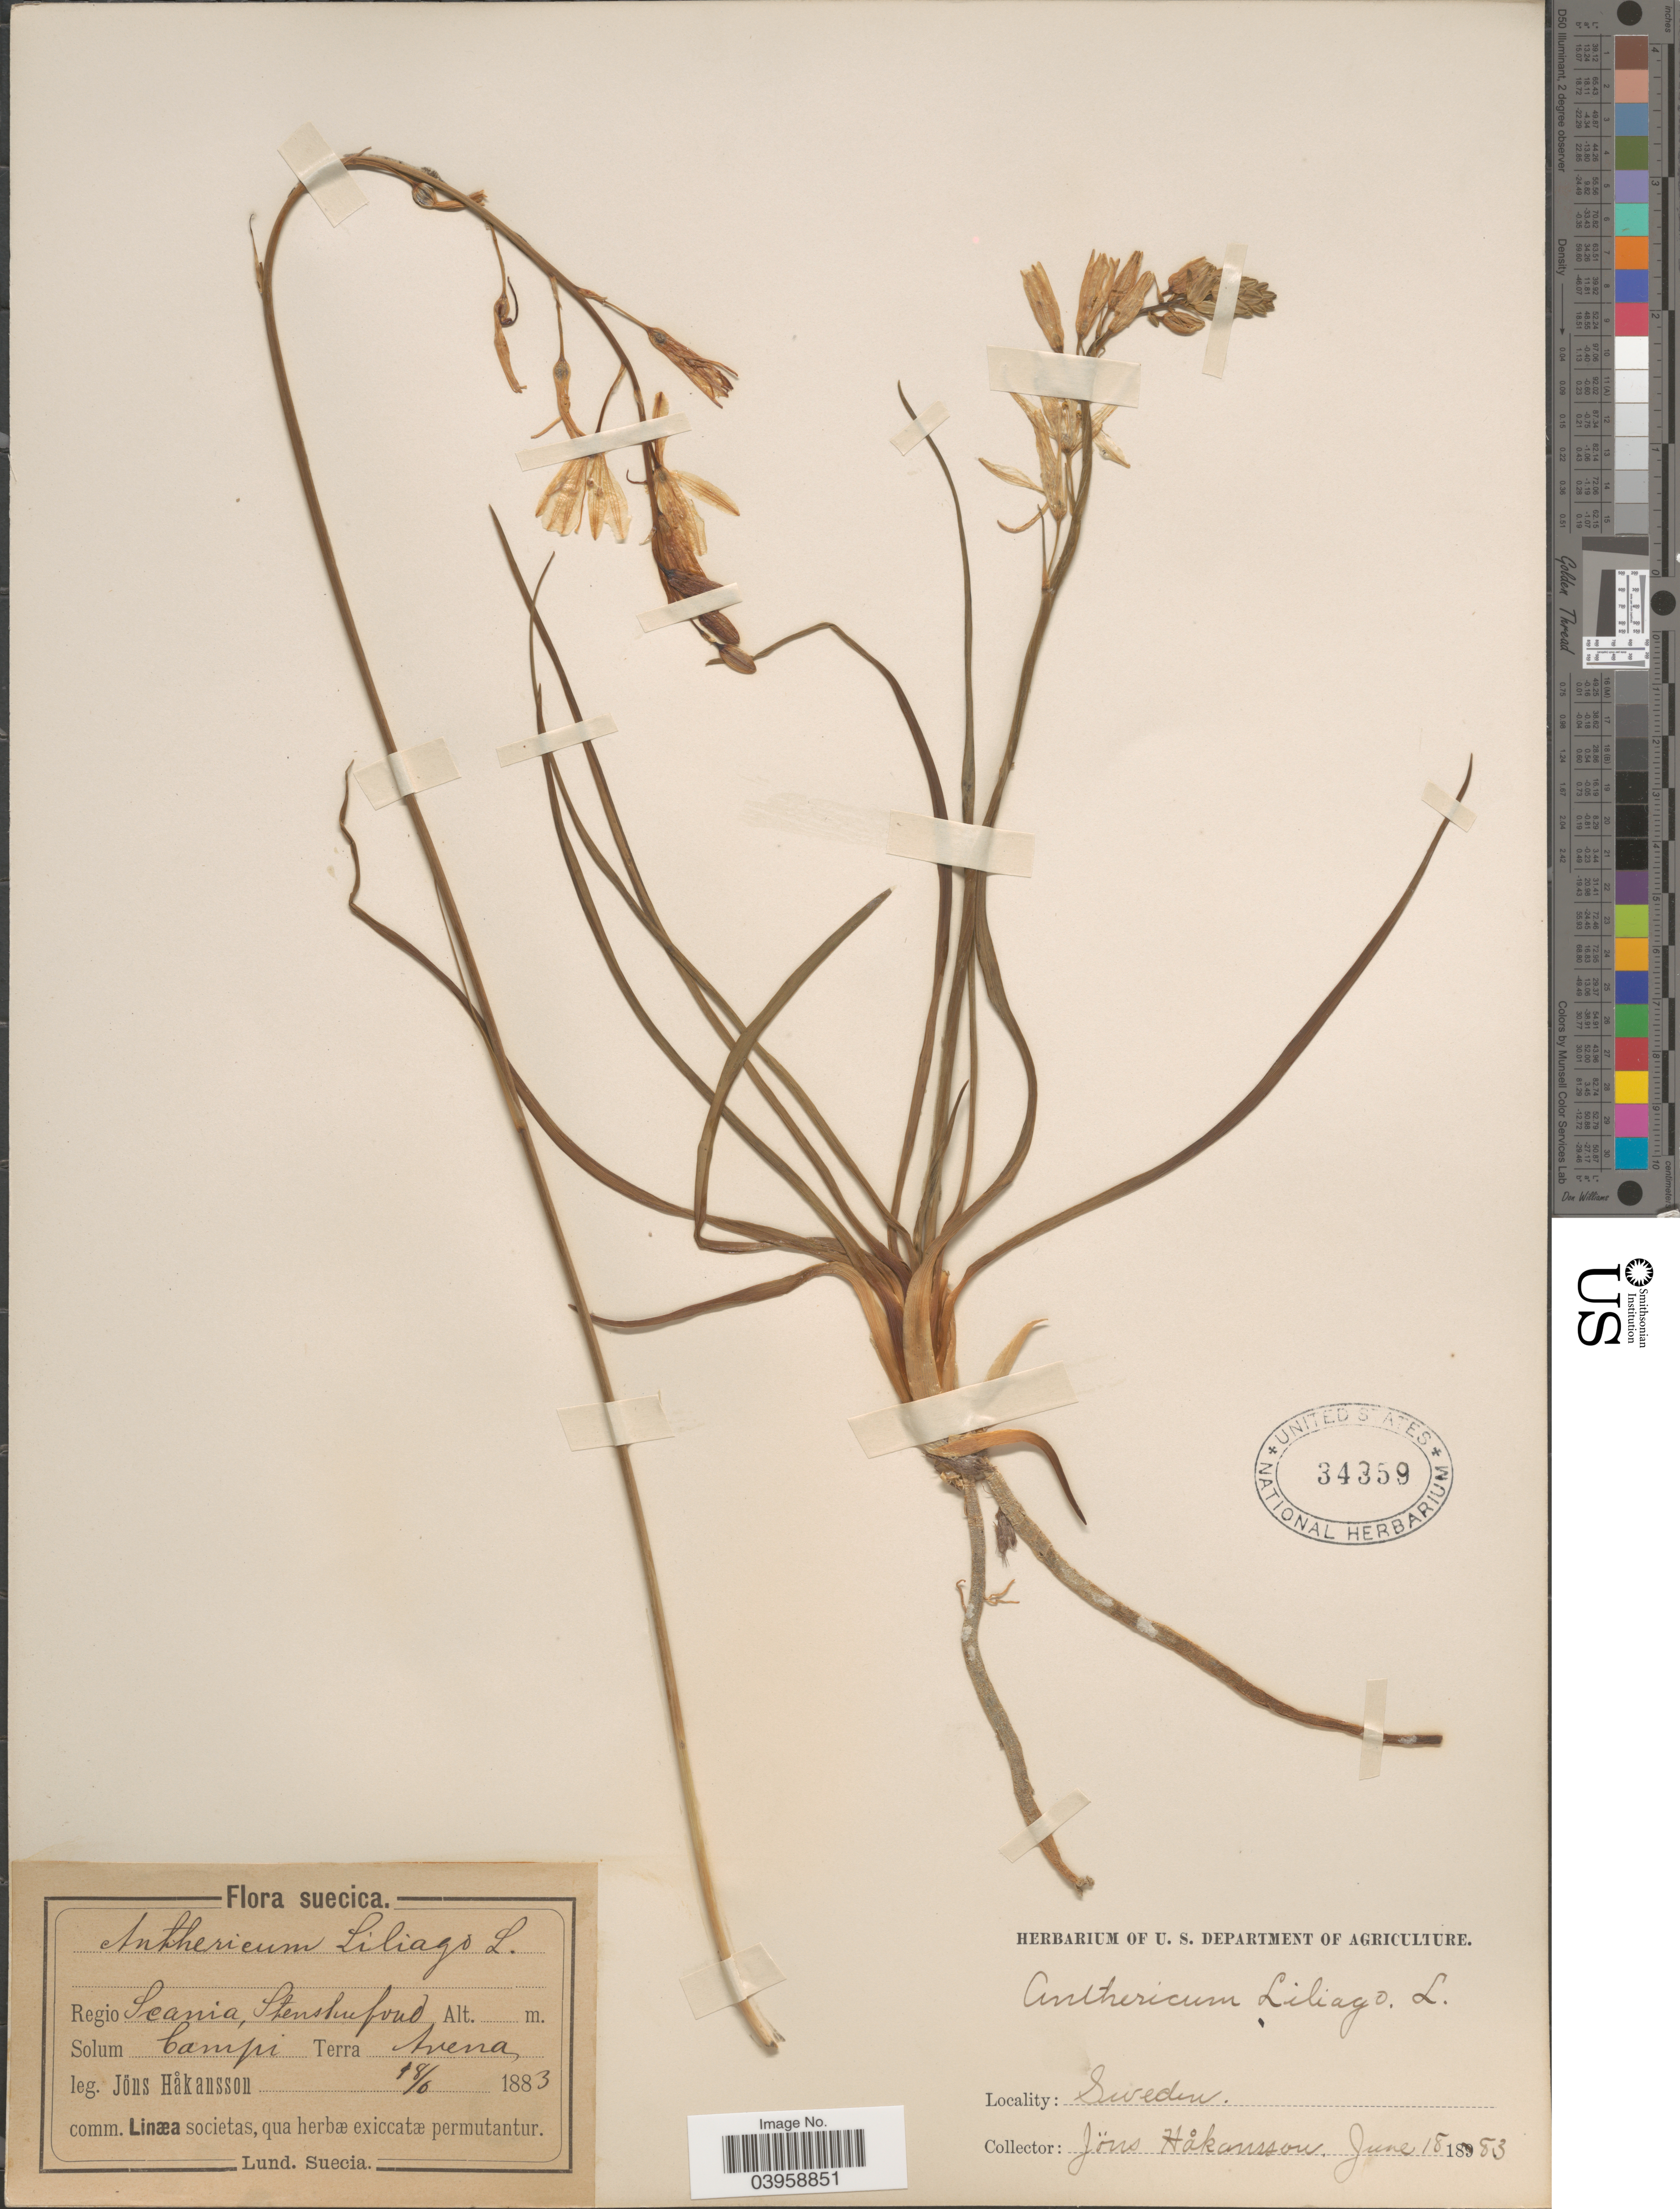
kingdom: Plantae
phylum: Tracheophyta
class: Liliopsida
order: Asparagales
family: Asparagaceae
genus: Anthericum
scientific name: Anthericum liliago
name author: L.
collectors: J. Håkansson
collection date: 1883-06-18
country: Sweden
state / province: Skåne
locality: Suecica. Regio Scania, Stenssoborg.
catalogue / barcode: US 34359